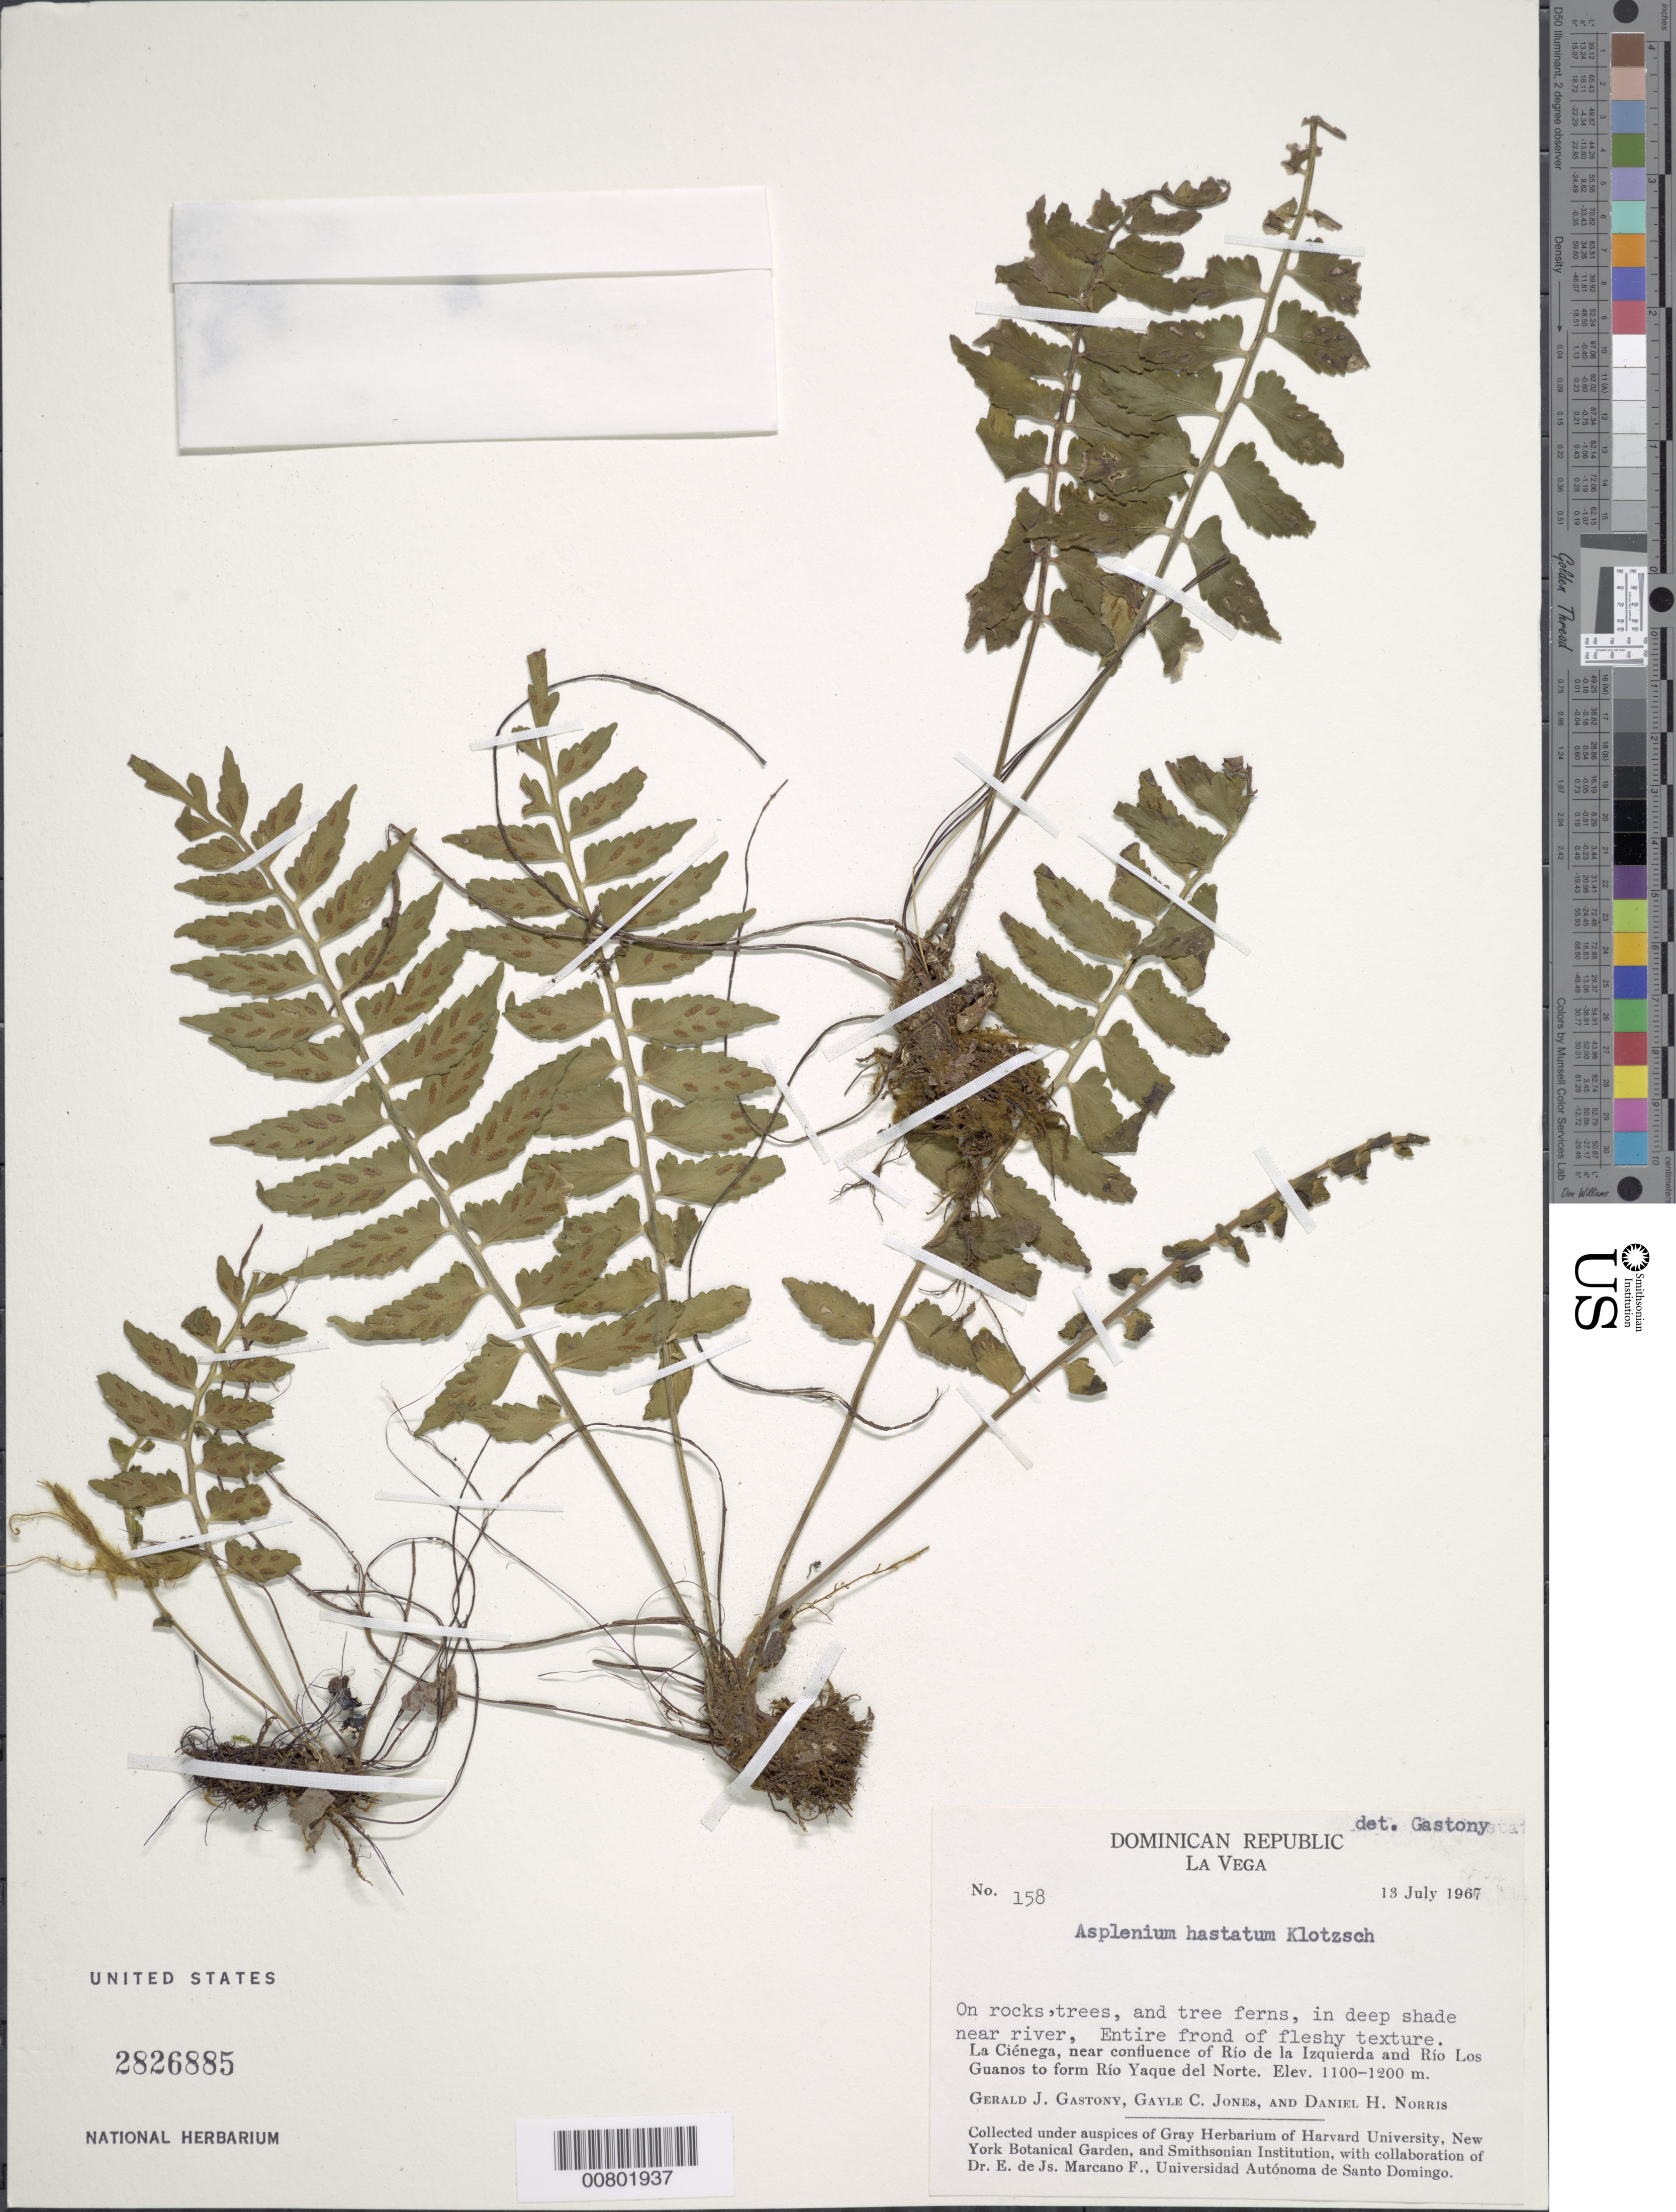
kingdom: Plantae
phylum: Tracheophyta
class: Polypodiopsida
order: Polypodiales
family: Aspleniaceae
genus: Asplenium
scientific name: Asplenium auriculatum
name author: Sw.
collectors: G. Gastony, G. C. Jones & D. H. Norris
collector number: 158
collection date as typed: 13 Jul 1967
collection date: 1967-07-13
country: Dominican Republic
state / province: La Vega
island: Hispaniola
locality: La Ciénega, confluence of Río de la Izquierda and Río Los Guanos to form Río Yaque del Norte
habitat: On rocks, trees, and tree ferns, in deep shade near river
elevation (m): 1100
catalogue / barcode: US 2826885